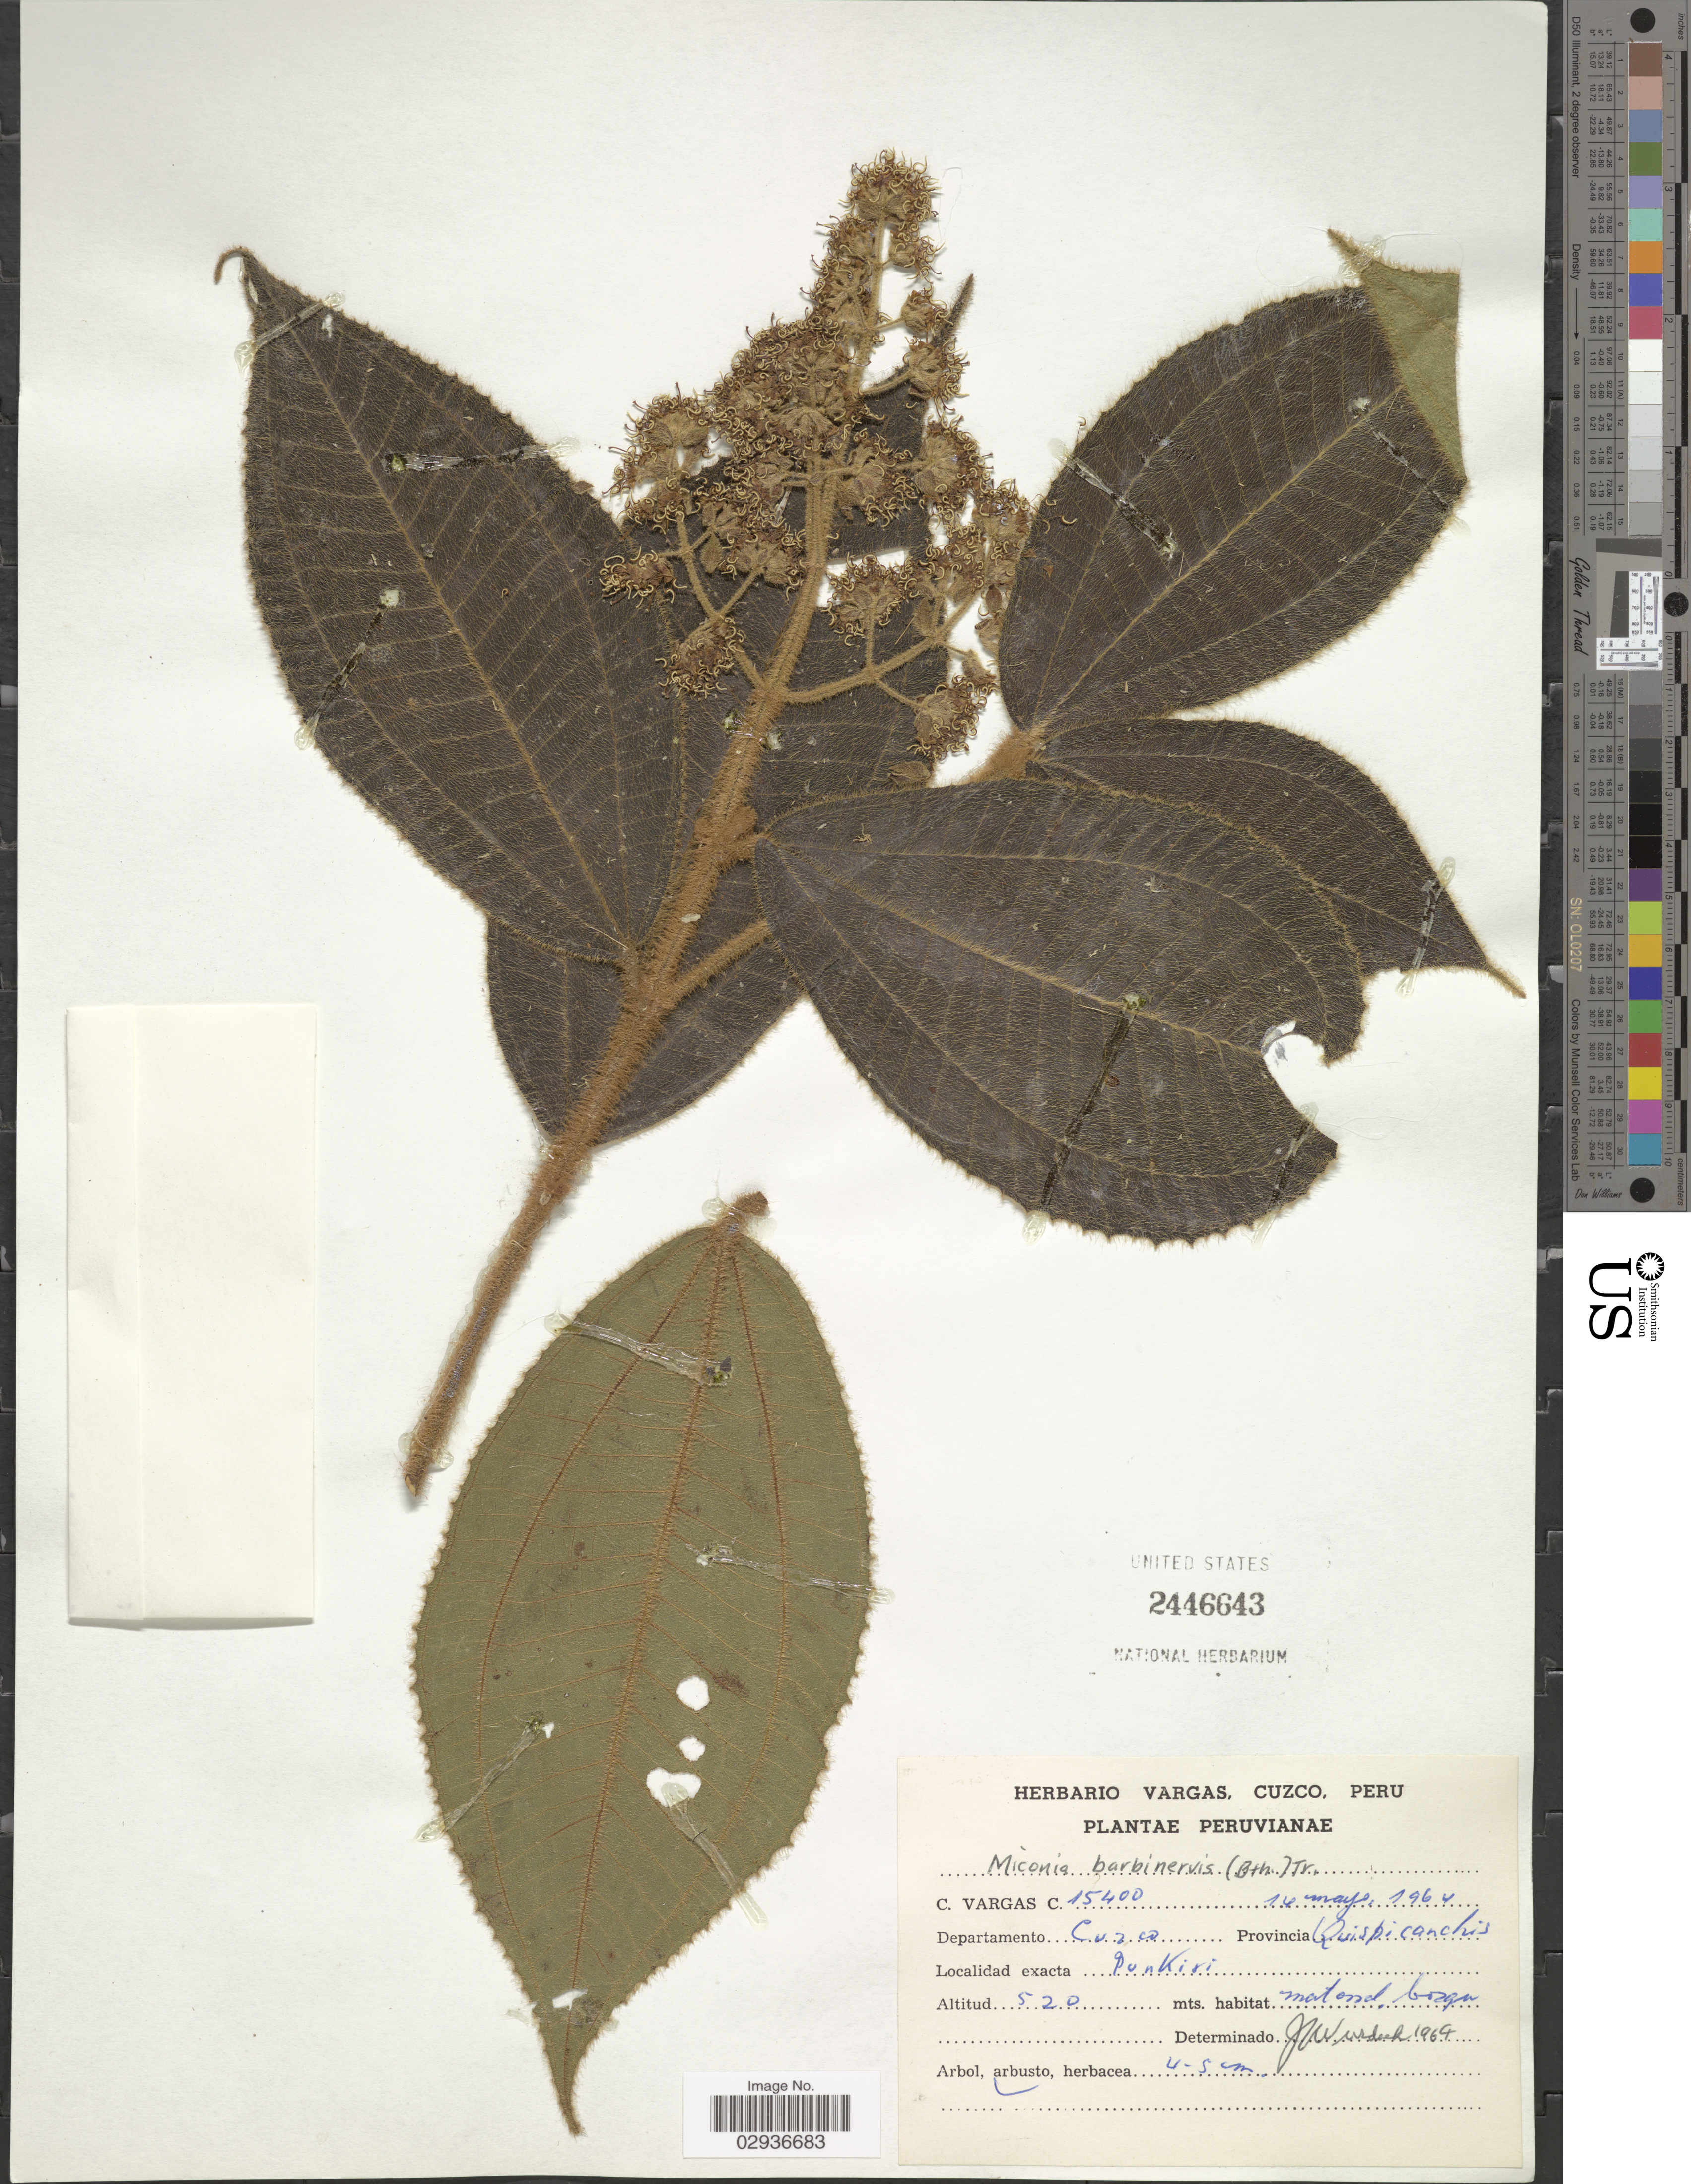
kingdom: Plantae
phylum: Tracheophyta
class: Magnoliopsida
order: Myrtales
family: Melastomataceae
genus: Miconia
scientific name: Miconia barbinervis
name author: (Benth.) Triana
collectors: C. Vargas Calderón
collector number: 15400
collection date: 1964-05-14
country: Peru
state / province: Cusco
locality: Departamento Cuzco, Provincia Quispichanchis, Punkiri.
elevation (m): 520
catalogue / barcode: US 2446643